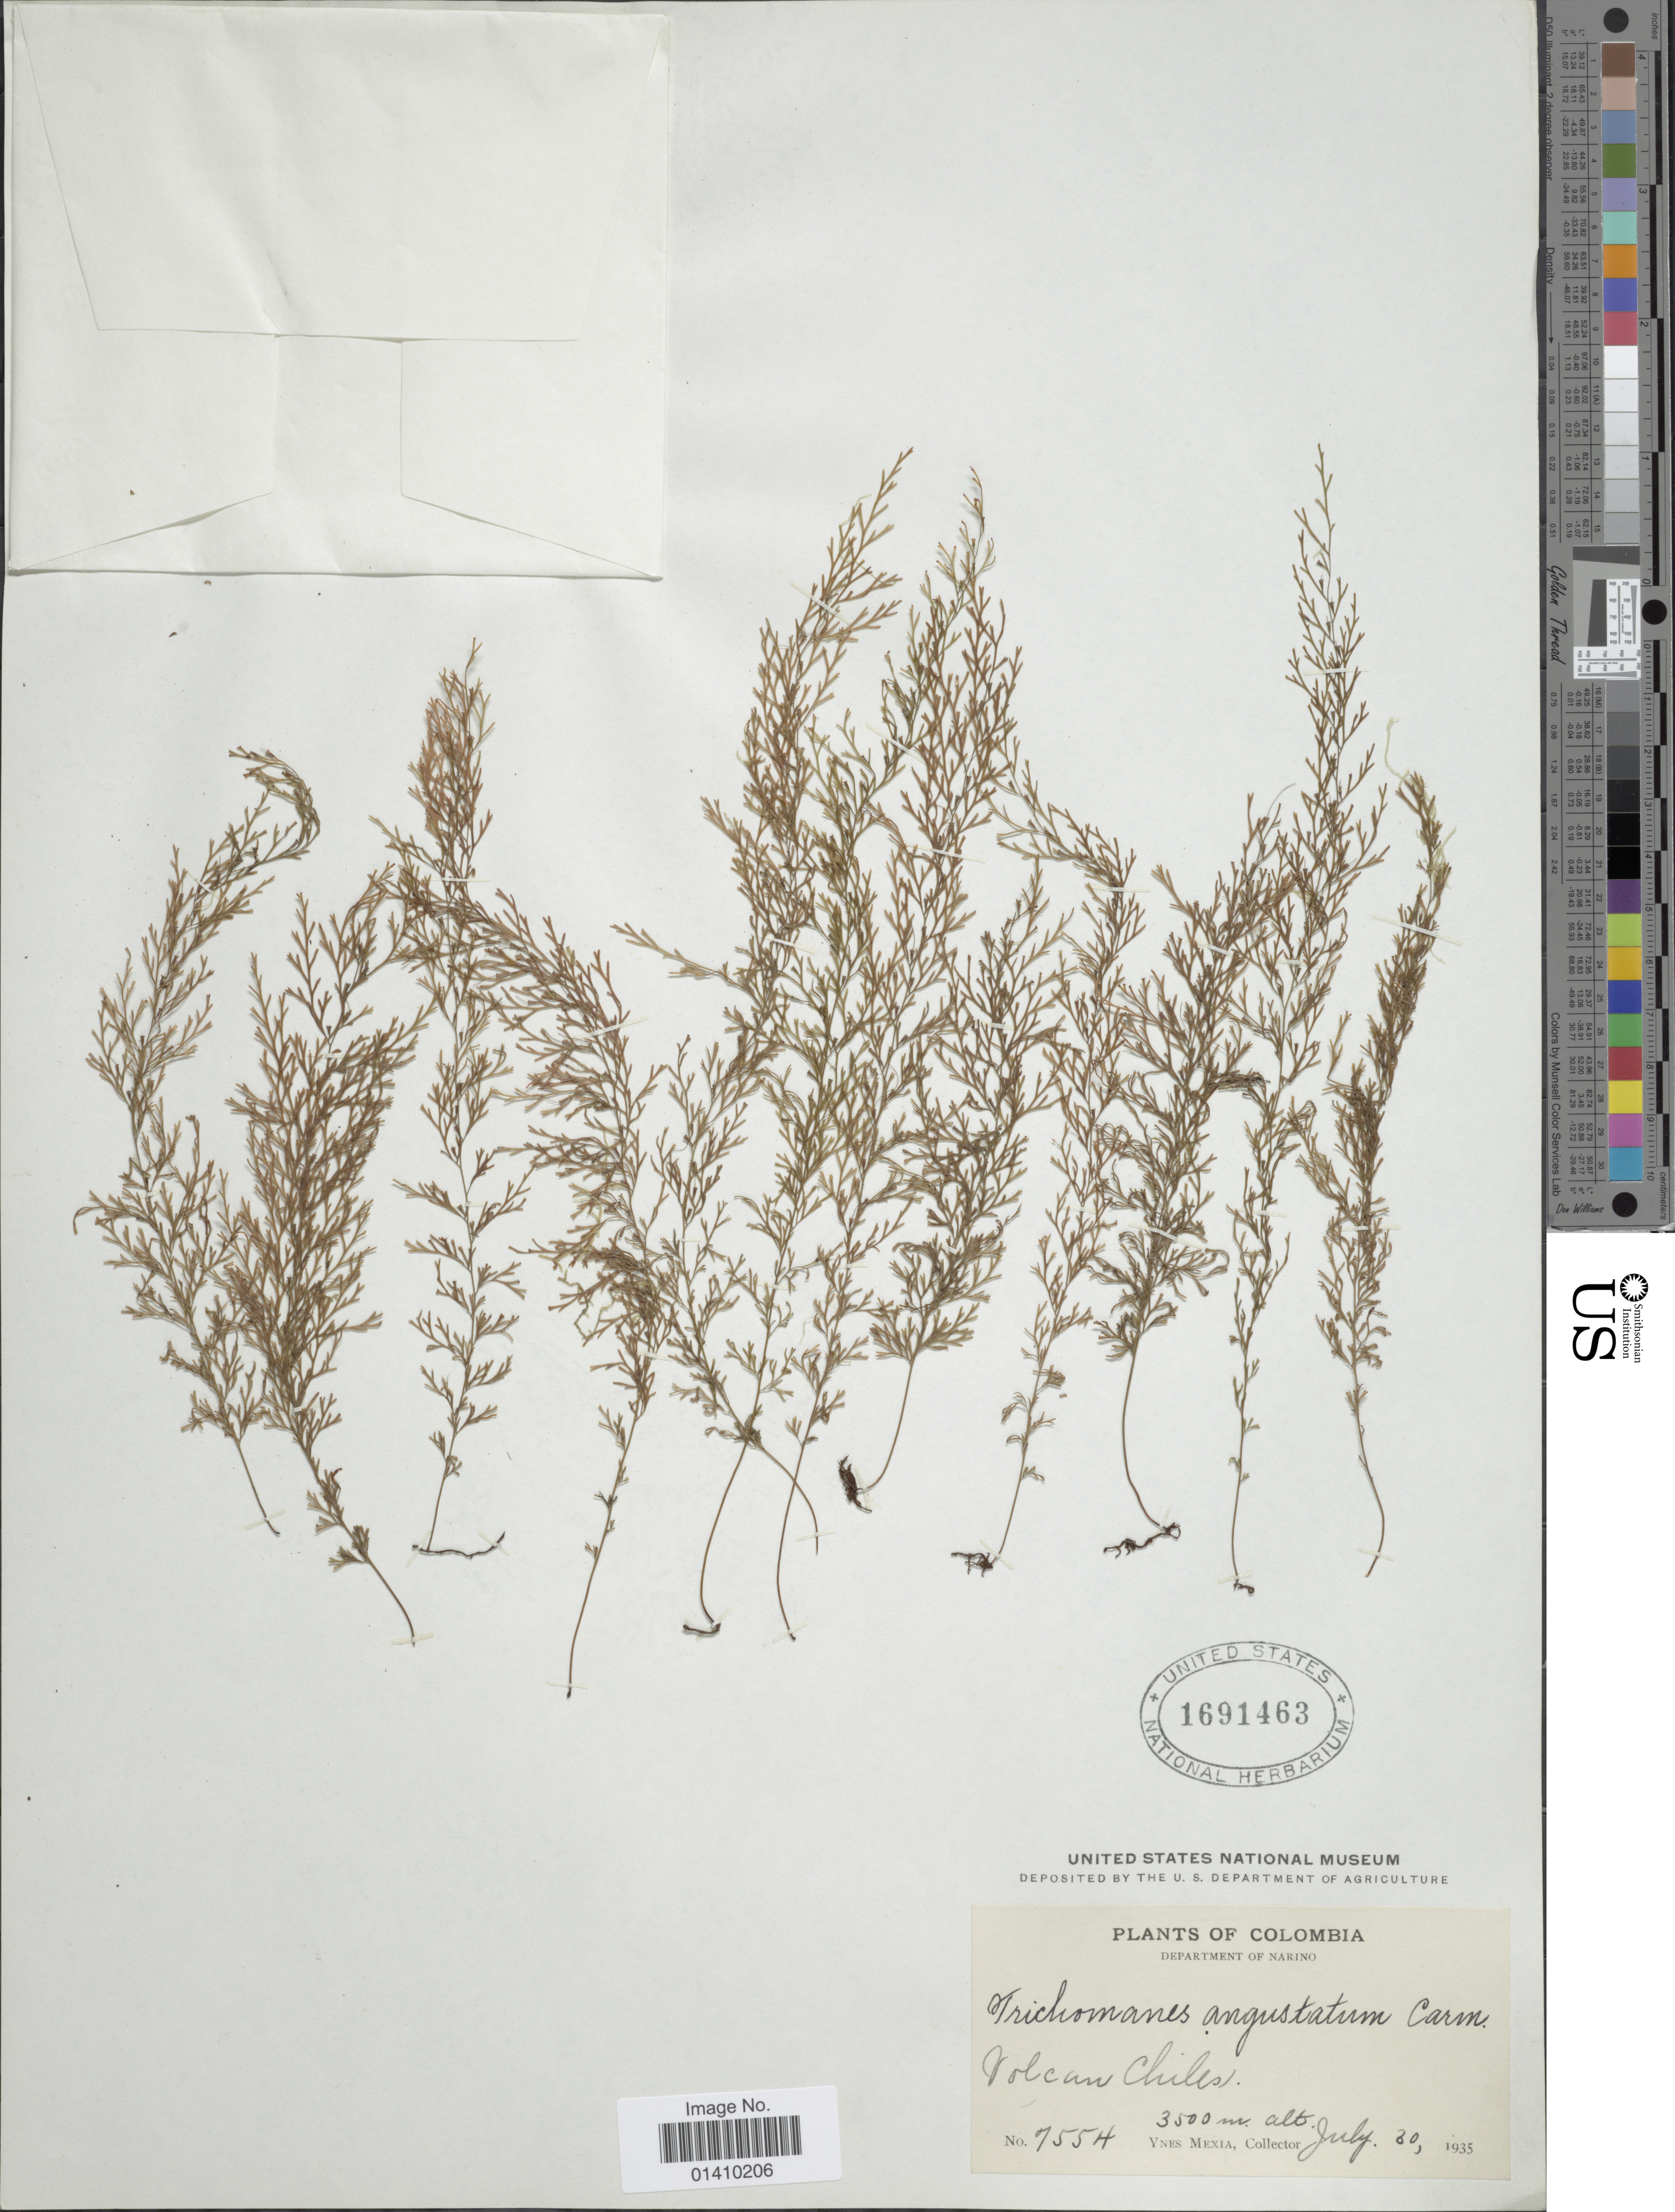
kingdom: Plantae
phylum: Tracheophyta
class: Polypodiopsida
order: Hymenophyllales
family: Hymenophyllaceae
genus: Polyphlebium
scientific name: Polyphlebium tenerum (A. Spreng.) comb. ined., 2015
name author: (A. Spreng.)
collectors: Y. Mexia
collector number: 7554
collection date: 1935-07-30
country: Colombia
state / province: Nariño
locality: Department of Narino, Volcan Chiles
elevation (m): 3500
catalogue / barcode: US 1691463